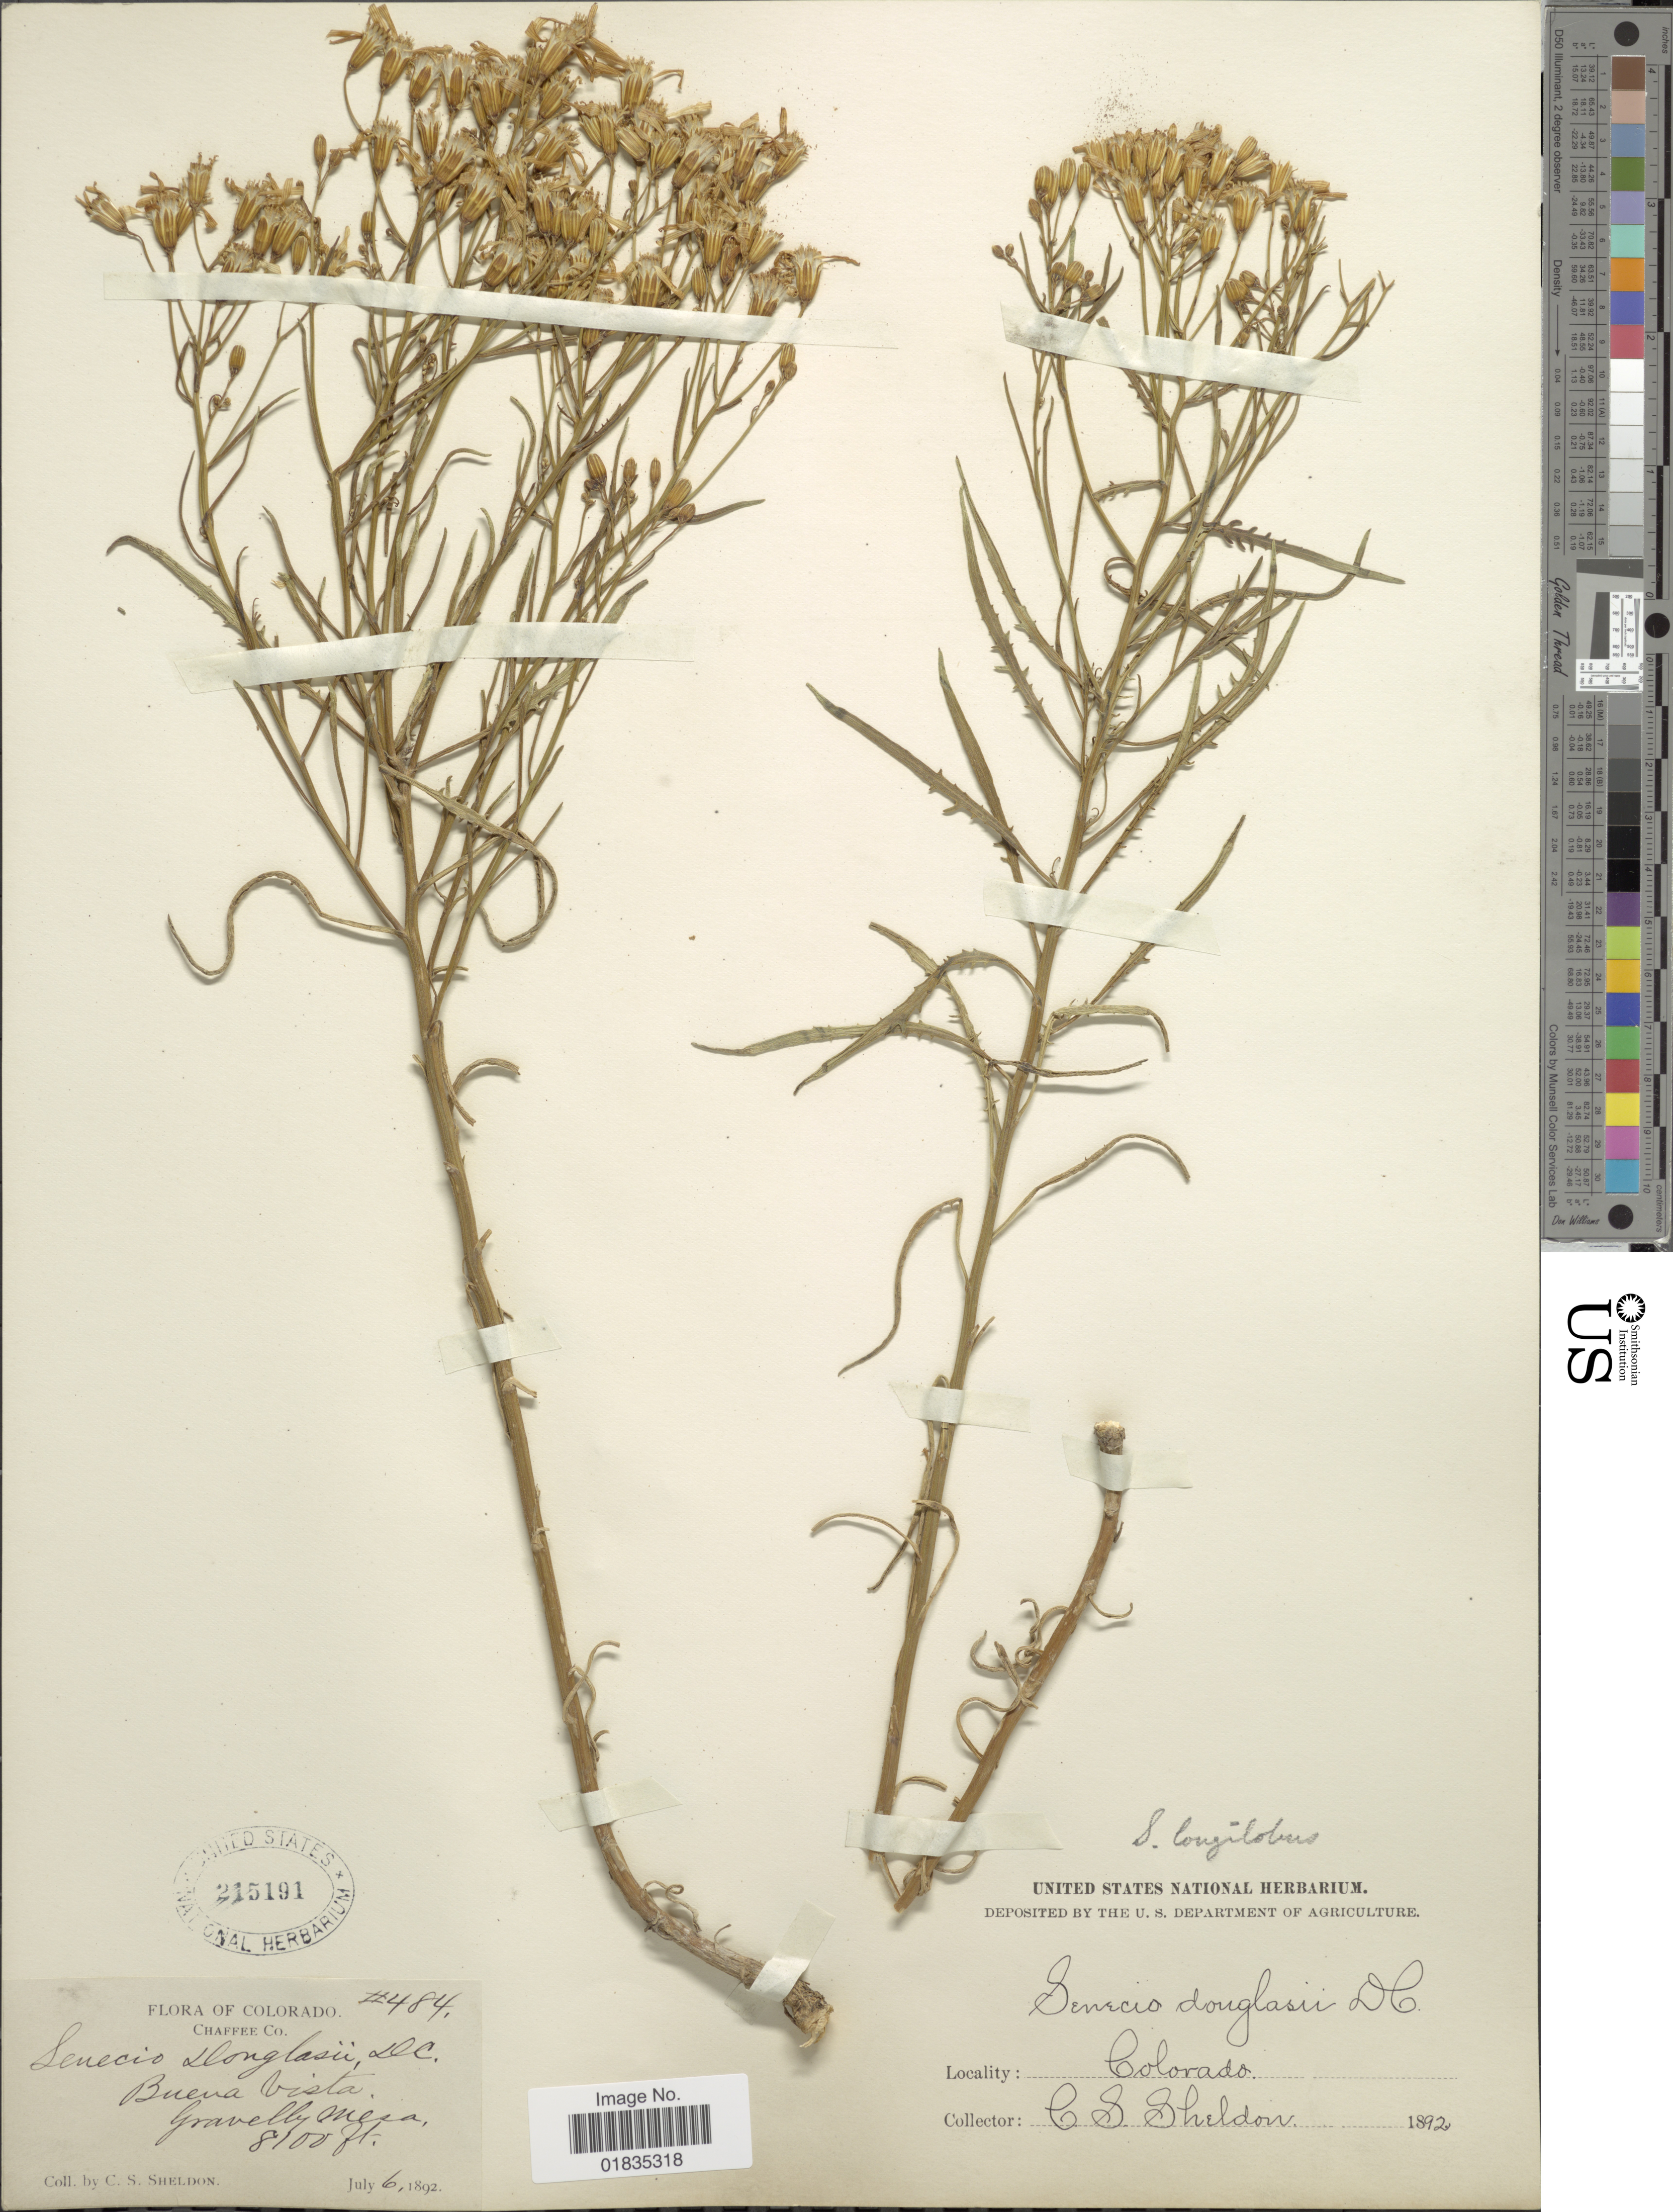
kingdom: Plantae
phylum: Tracheophyta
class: Magnoliopsida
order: Asterales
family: Asteraceae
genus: Senecio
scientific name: Senecio spartioides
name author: Torr. & A. Gray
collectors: C. S. Sheldon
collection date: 1892-07-06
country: United States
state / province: Colorado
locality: Buena Vista, Gravelly Mesa, Chaffee Co.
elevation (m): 2469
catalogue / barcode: US 215191